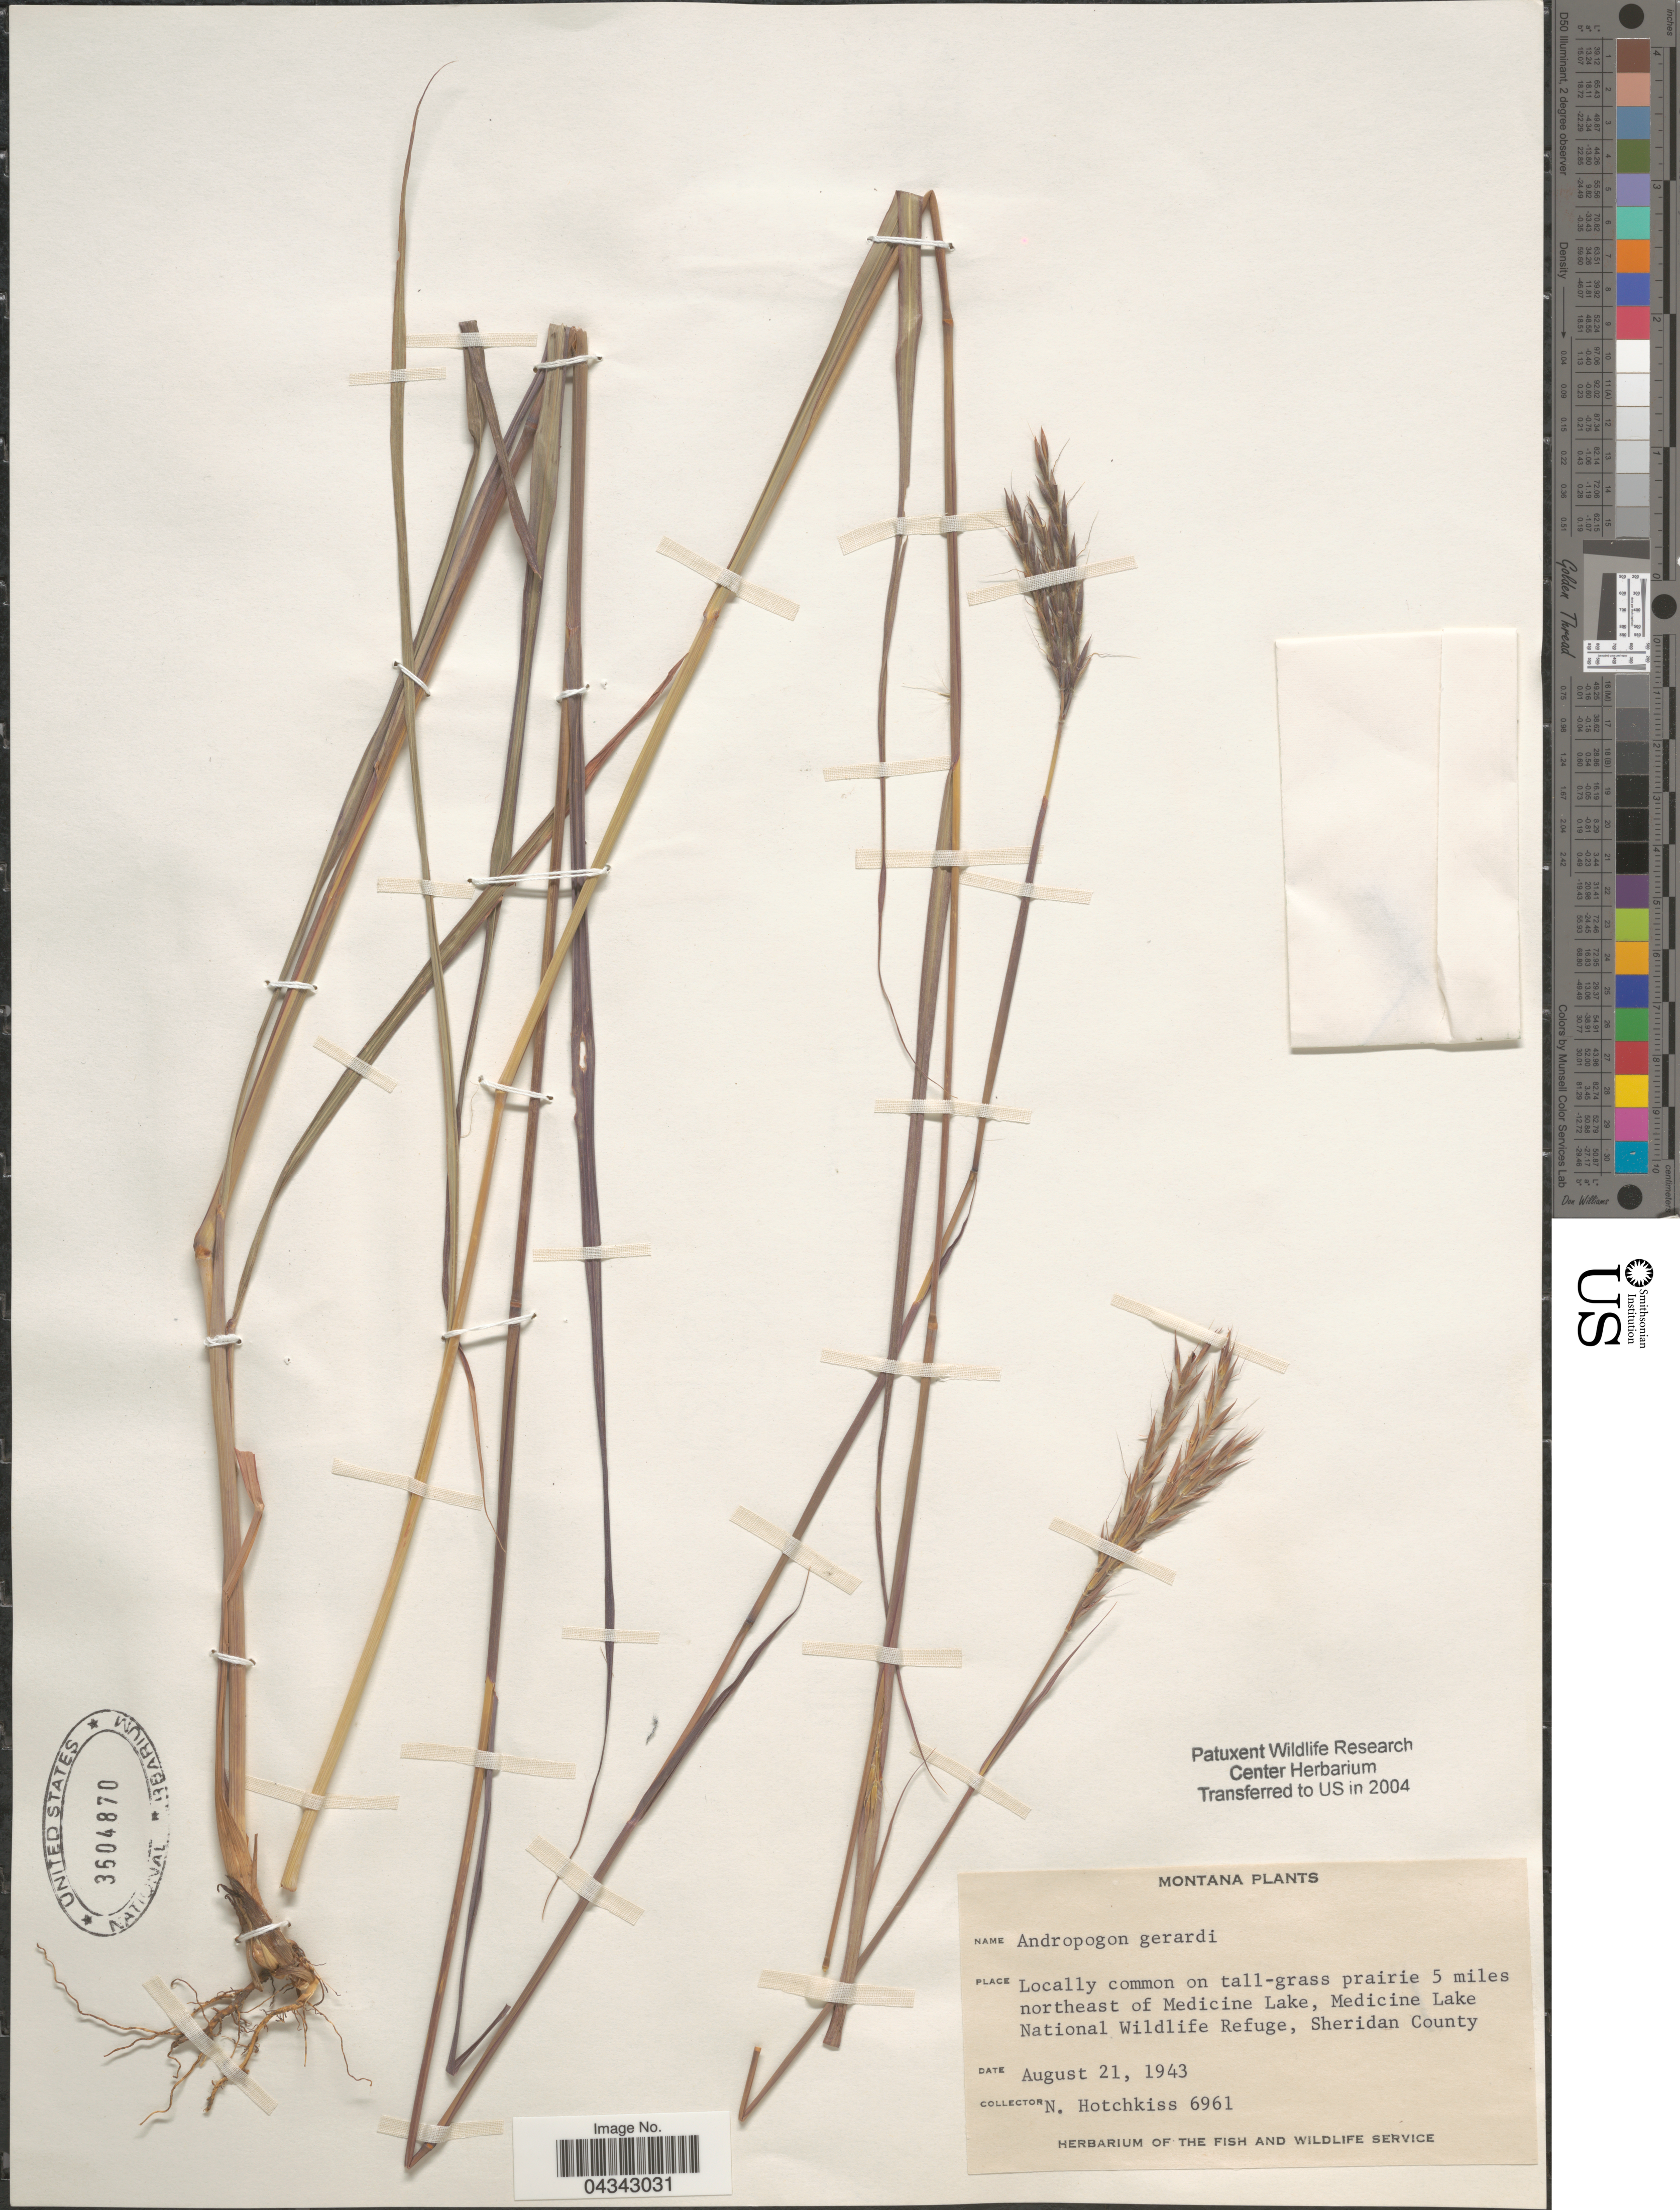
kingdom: Plantae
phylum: Tracheophyta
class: Liliopsida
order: Poales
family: Poaceae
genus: Andropogon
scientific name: Andropogon gerardii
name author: Vitman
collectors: N. Hotchkiss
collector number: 6961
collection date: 1943-08-21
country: United States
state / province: Montana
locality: Locally common on tall-grass prairie 5 miles northeast of Medicine Lake, Medicine Lake National Wildlife Refuge, Sheridan County.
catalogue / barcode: US 3604870